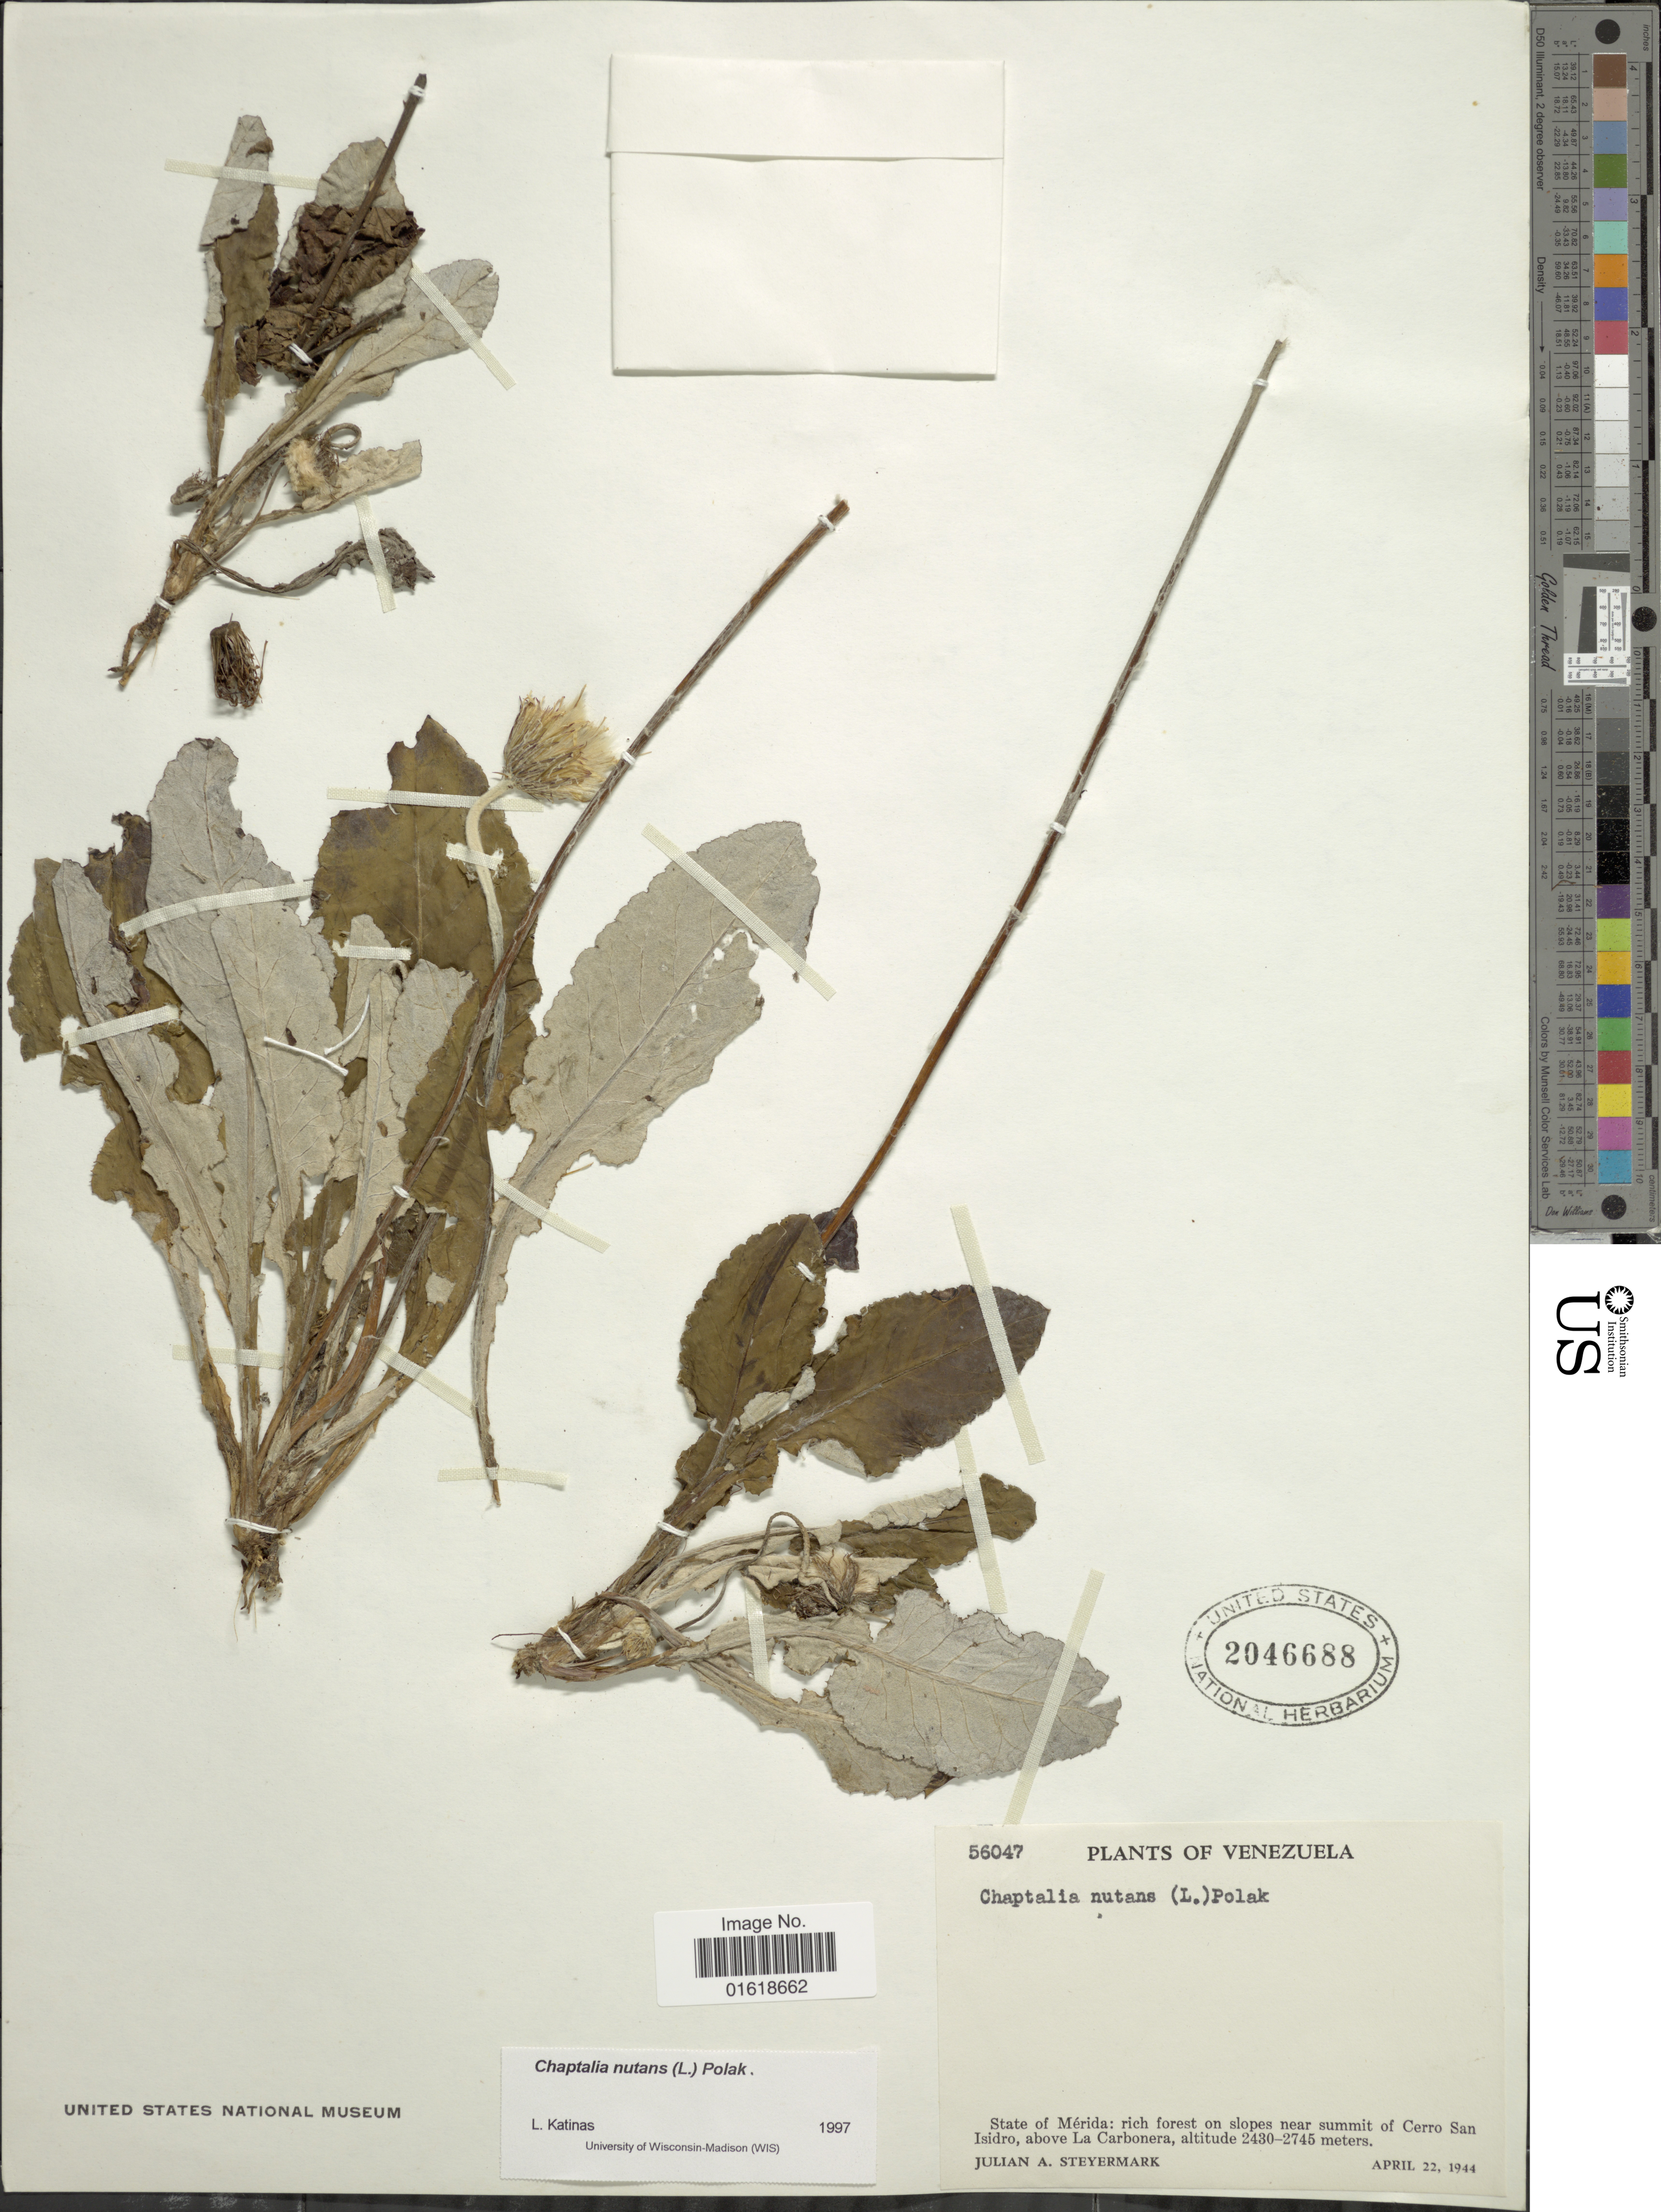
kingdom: Plantae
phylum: Tracheophyta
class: Magnoliopsida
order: Asterales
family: Asteraceae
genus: Chaptalia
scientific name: Chaptalia nutans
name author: (L.) Pol.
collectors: J. Steyermark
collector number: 56047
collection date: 1944-04-22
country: Venezuela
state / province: Mérida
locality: State of Mérida: rich forest on slopes near summit of Cerro San Isidro, above La Carbonera.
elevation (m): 2430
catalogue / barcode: US 2046688